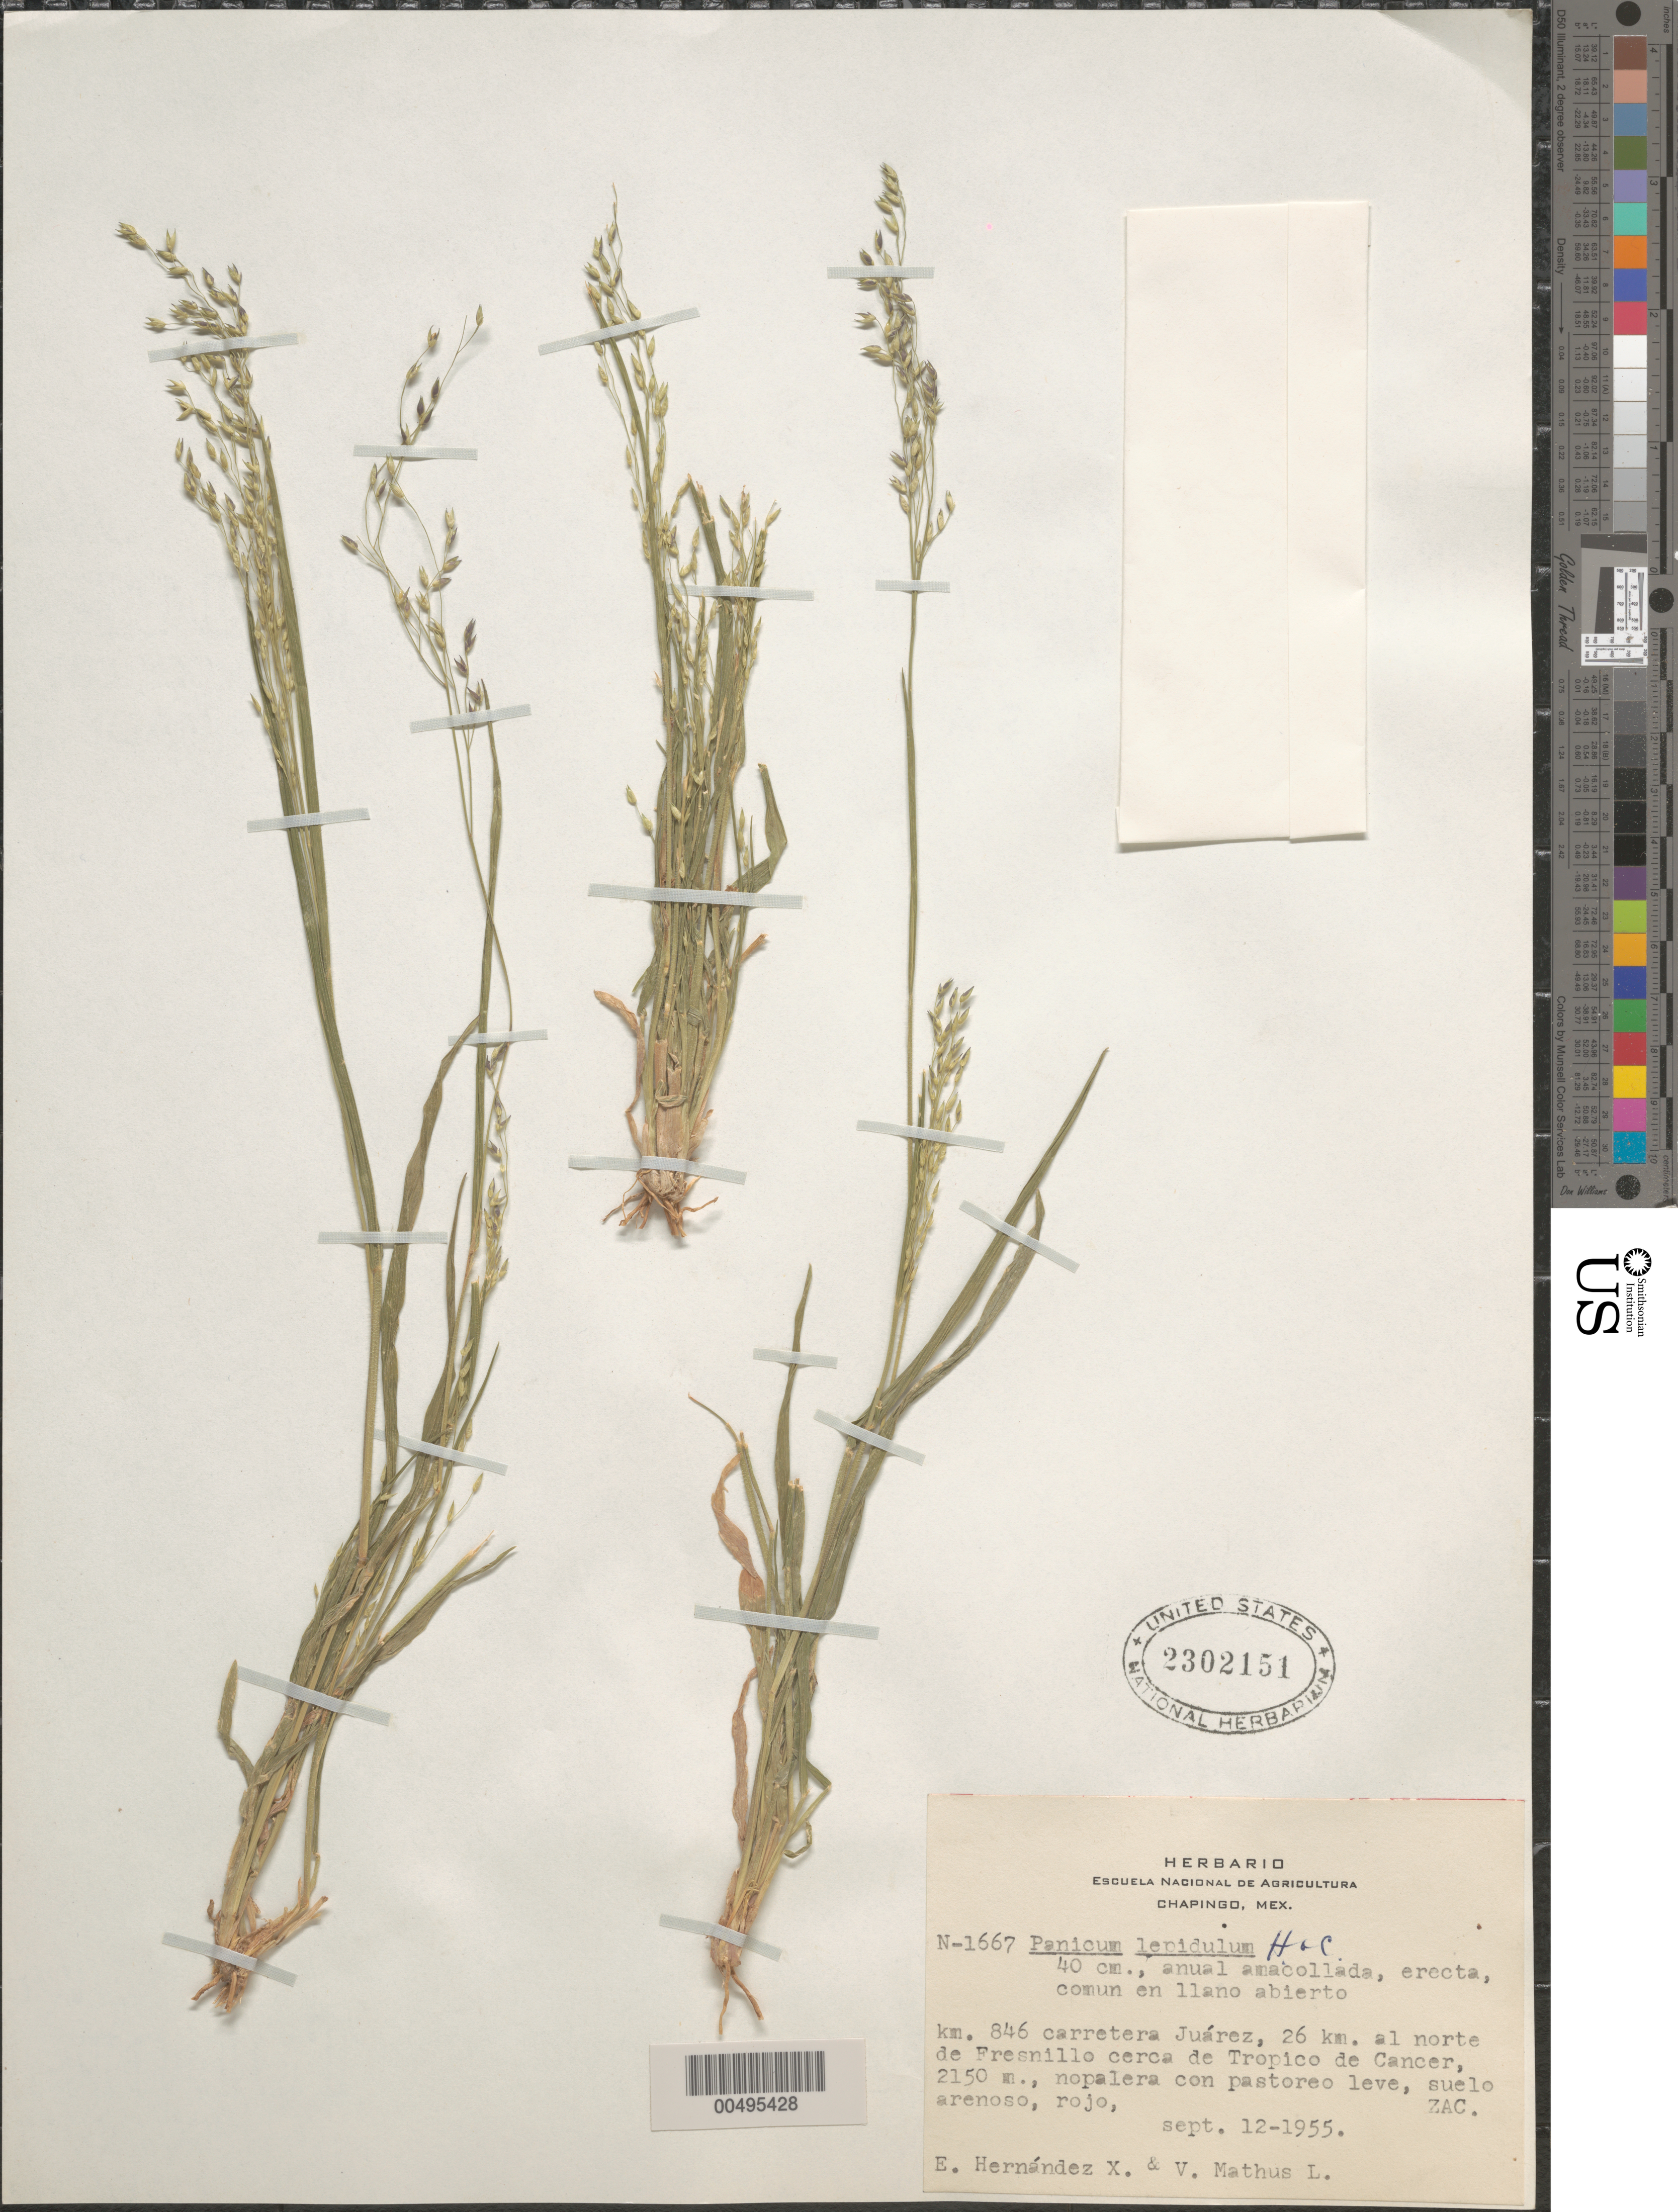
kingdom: Plantae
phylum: Tracheophyta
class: Liliopsida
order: Poales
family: Poaceae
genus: Panicum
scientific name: Panicum lepidulum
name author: Hitchc. & Chase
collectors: E. I. Hernández-X. & V. Mathus L.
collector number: N-1667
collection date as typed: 12 Sep 1955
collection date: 1955-09-12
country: Mexico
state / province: Zacatecas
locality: Km 846 carretera Ju rez, 26 km al N de Fresnillo cerca de Tropico de Cancer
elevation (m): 2150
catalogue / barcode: US 2302151